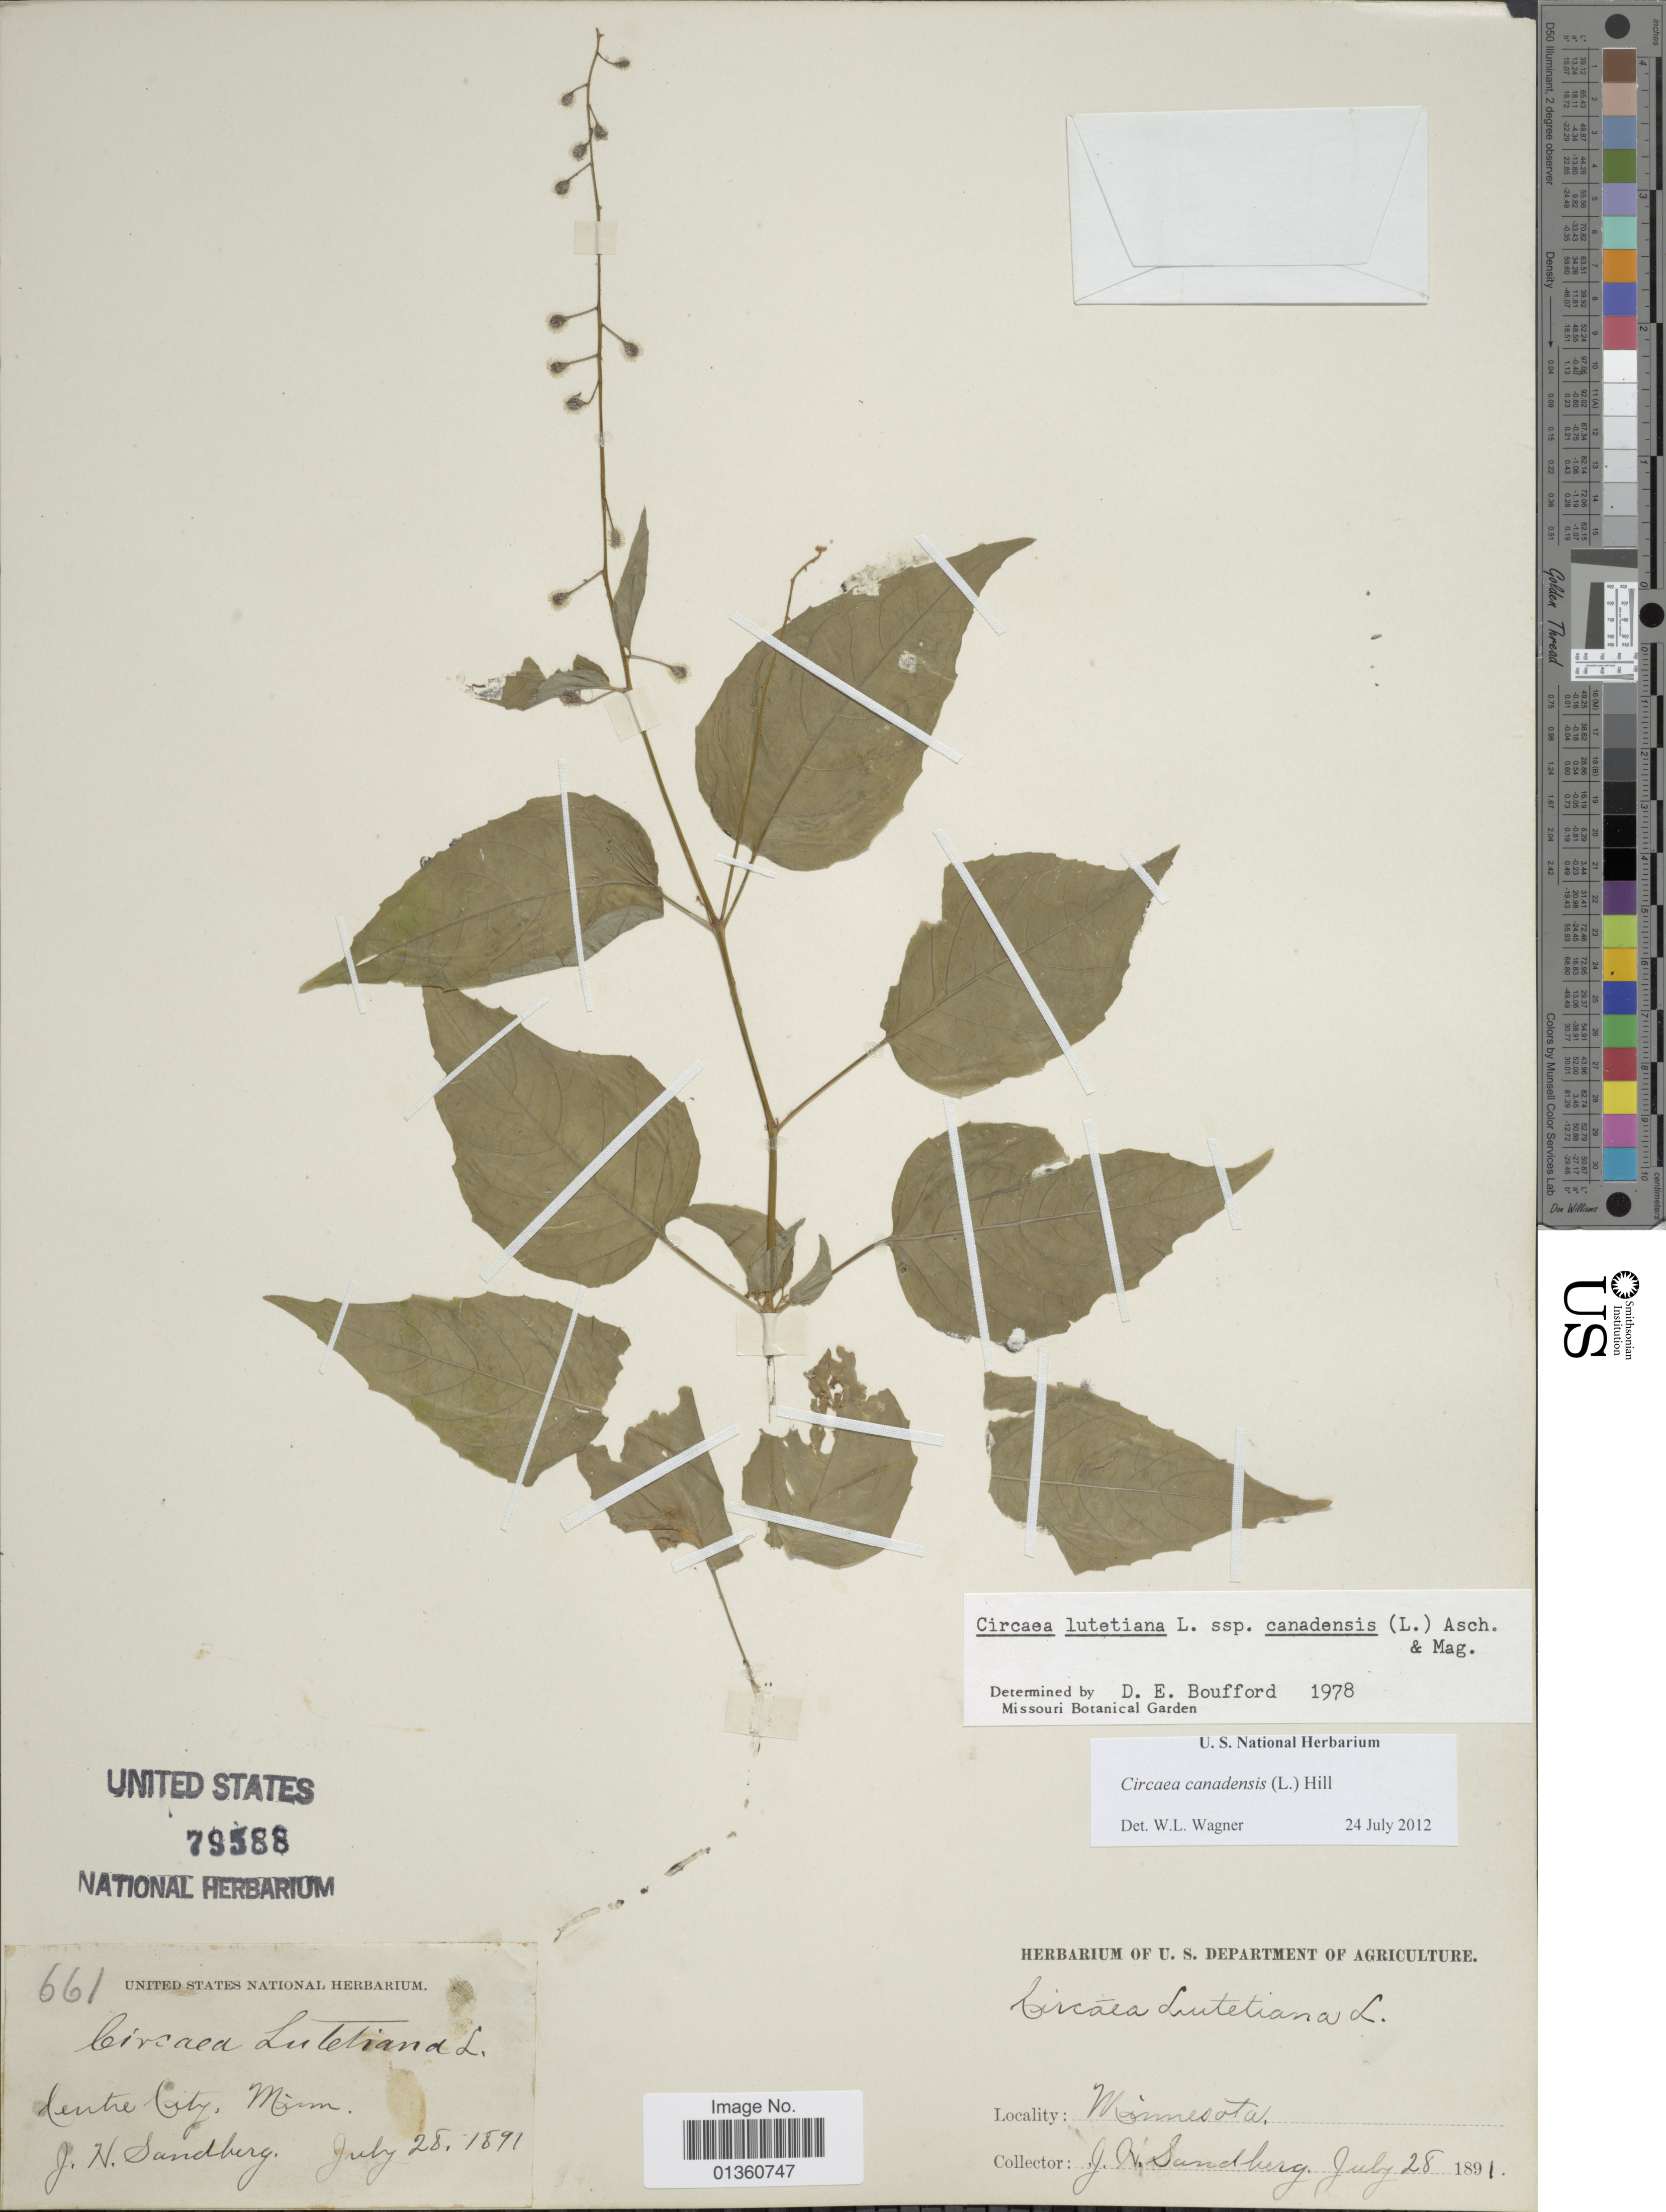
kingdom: Plantae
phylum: Tracheophyta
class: Magnoliopsida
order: Myrtales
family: Onagraceae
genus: Circaea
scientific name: Circaea canadensis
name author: (L.) Hill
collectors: J. H. Sandberg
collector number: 661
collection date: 1891-07-28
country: United States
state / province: Minnesota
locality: Centre City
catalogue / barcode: US 79588